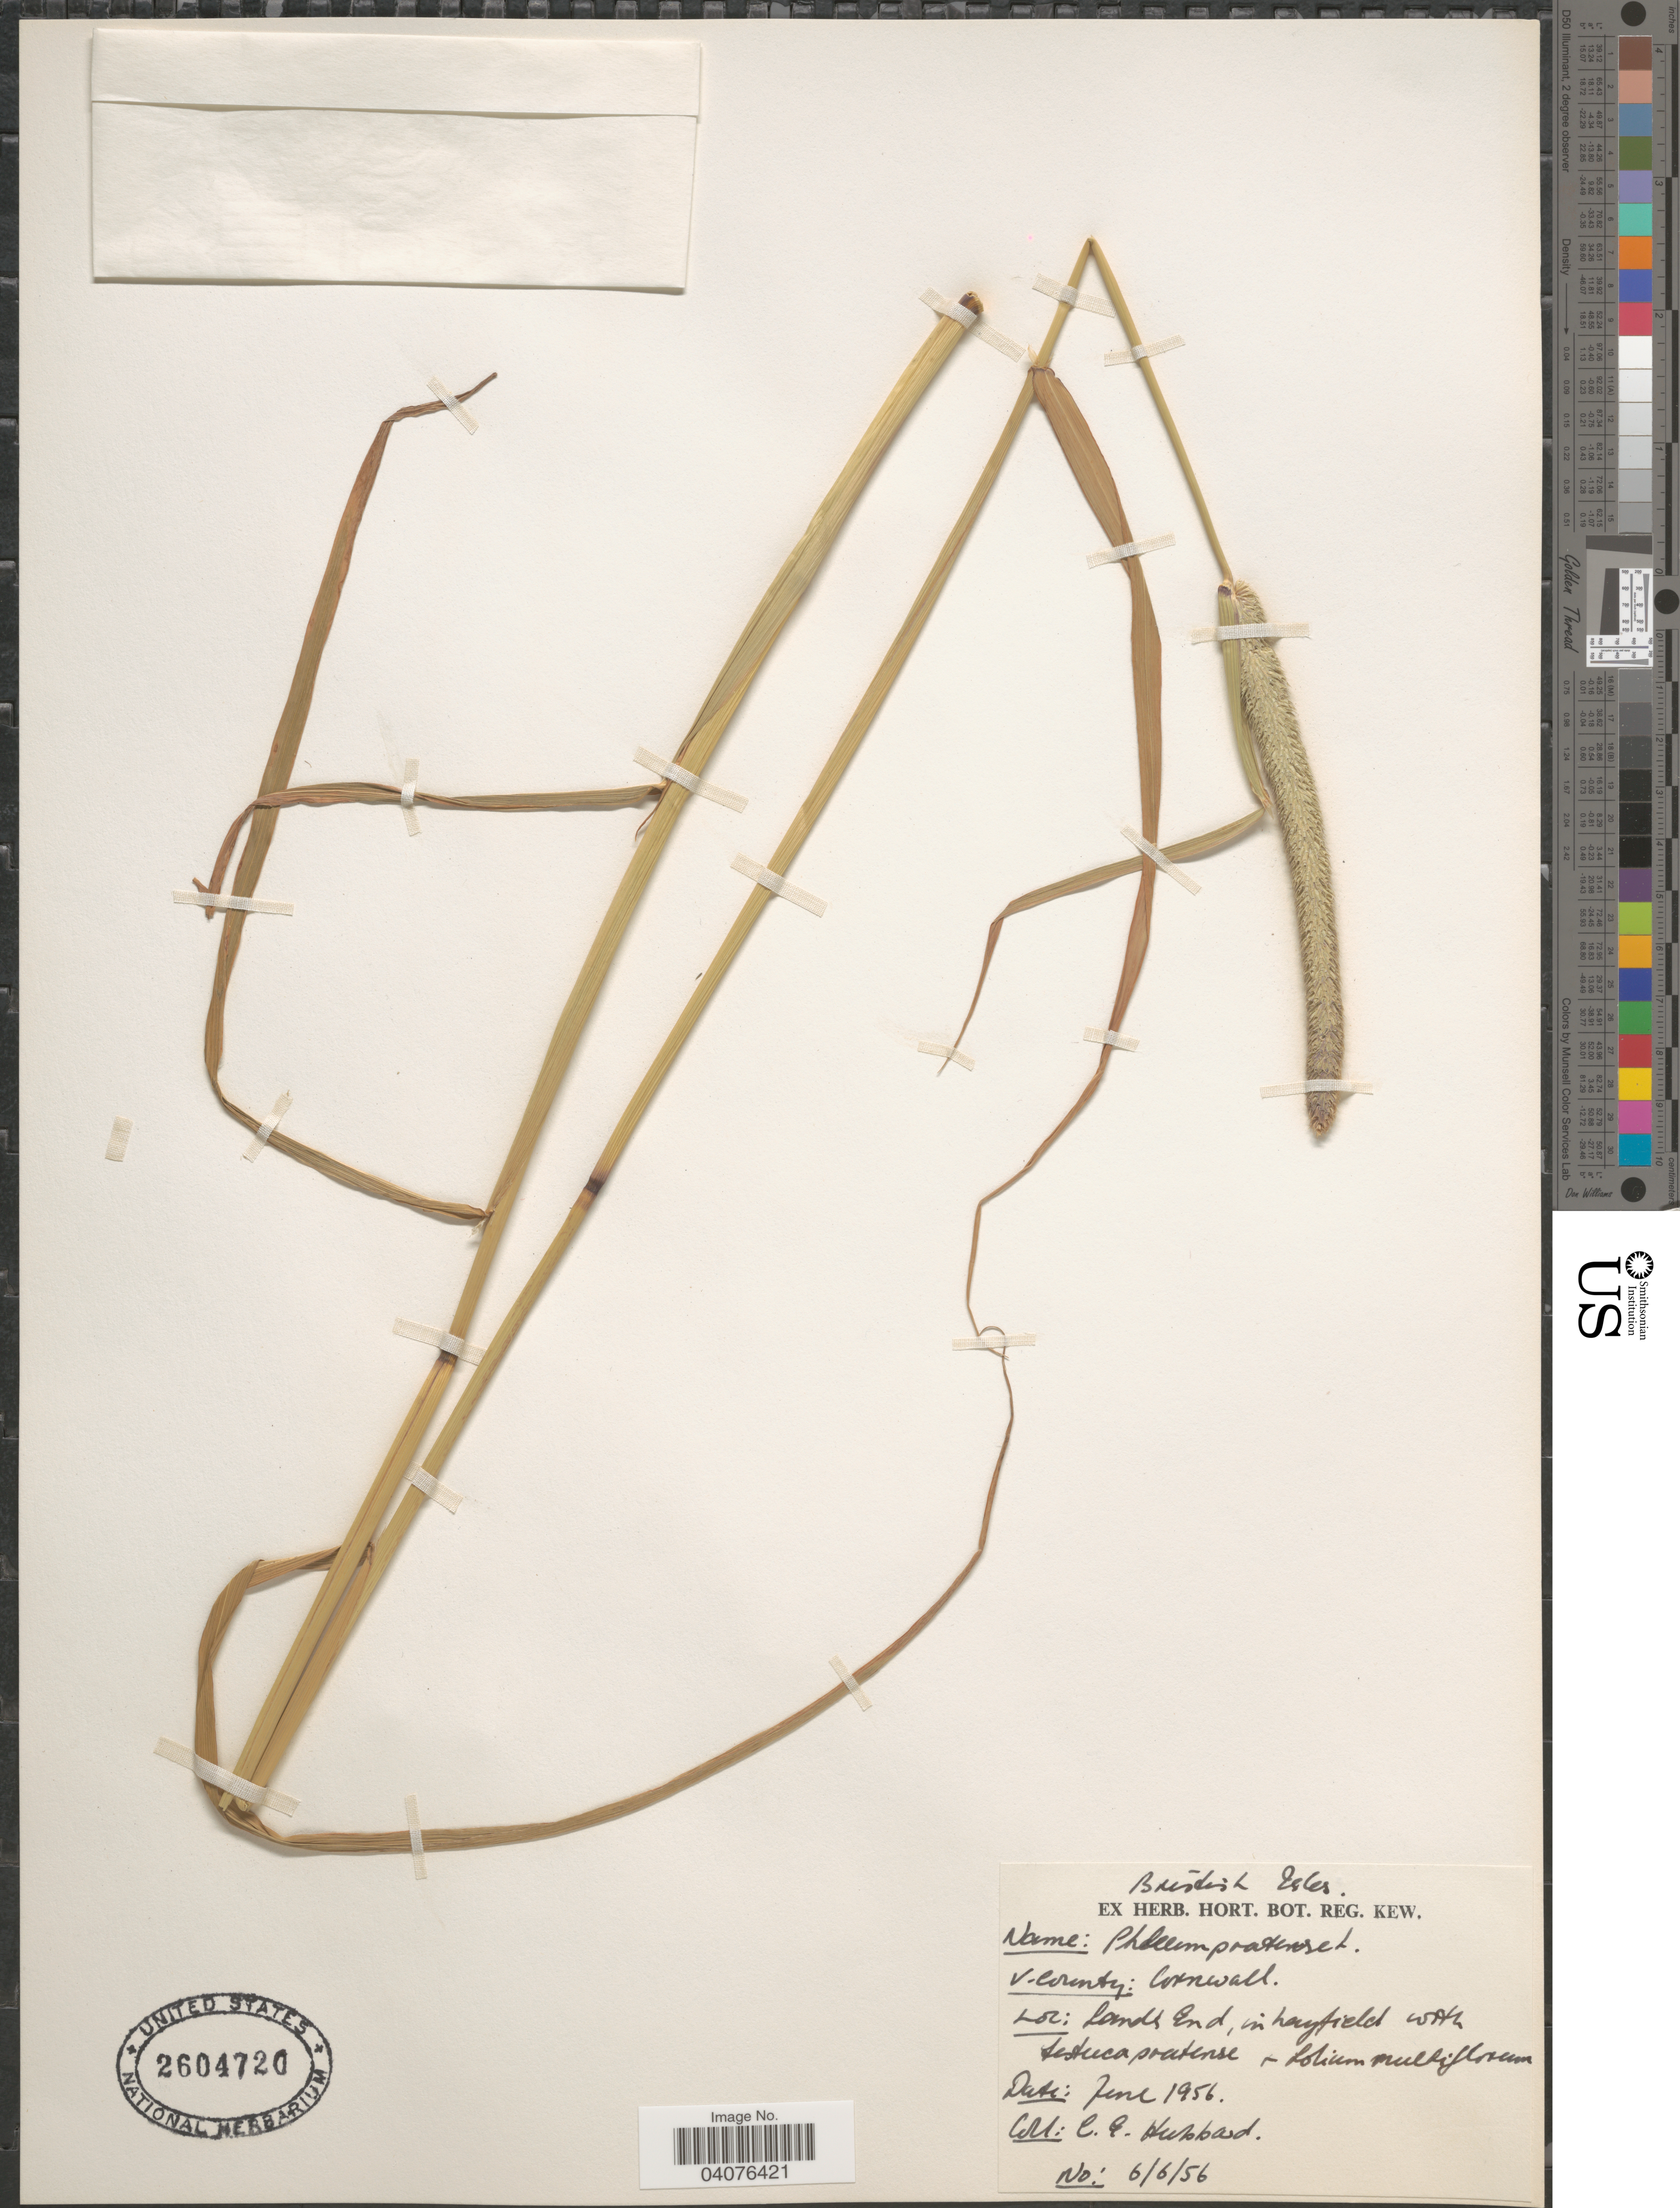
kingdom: Plantae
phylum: Tracheophyta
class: Liliopsida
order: Poales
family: Poaceae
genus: Phleum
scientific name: Phleum pratense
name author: L.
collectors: C. E. Hubbard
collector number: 6/6/56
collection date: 1956-06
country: United Kingdom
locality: British Cornwall. Land's End, in hayfield.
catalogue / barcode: US 2604720